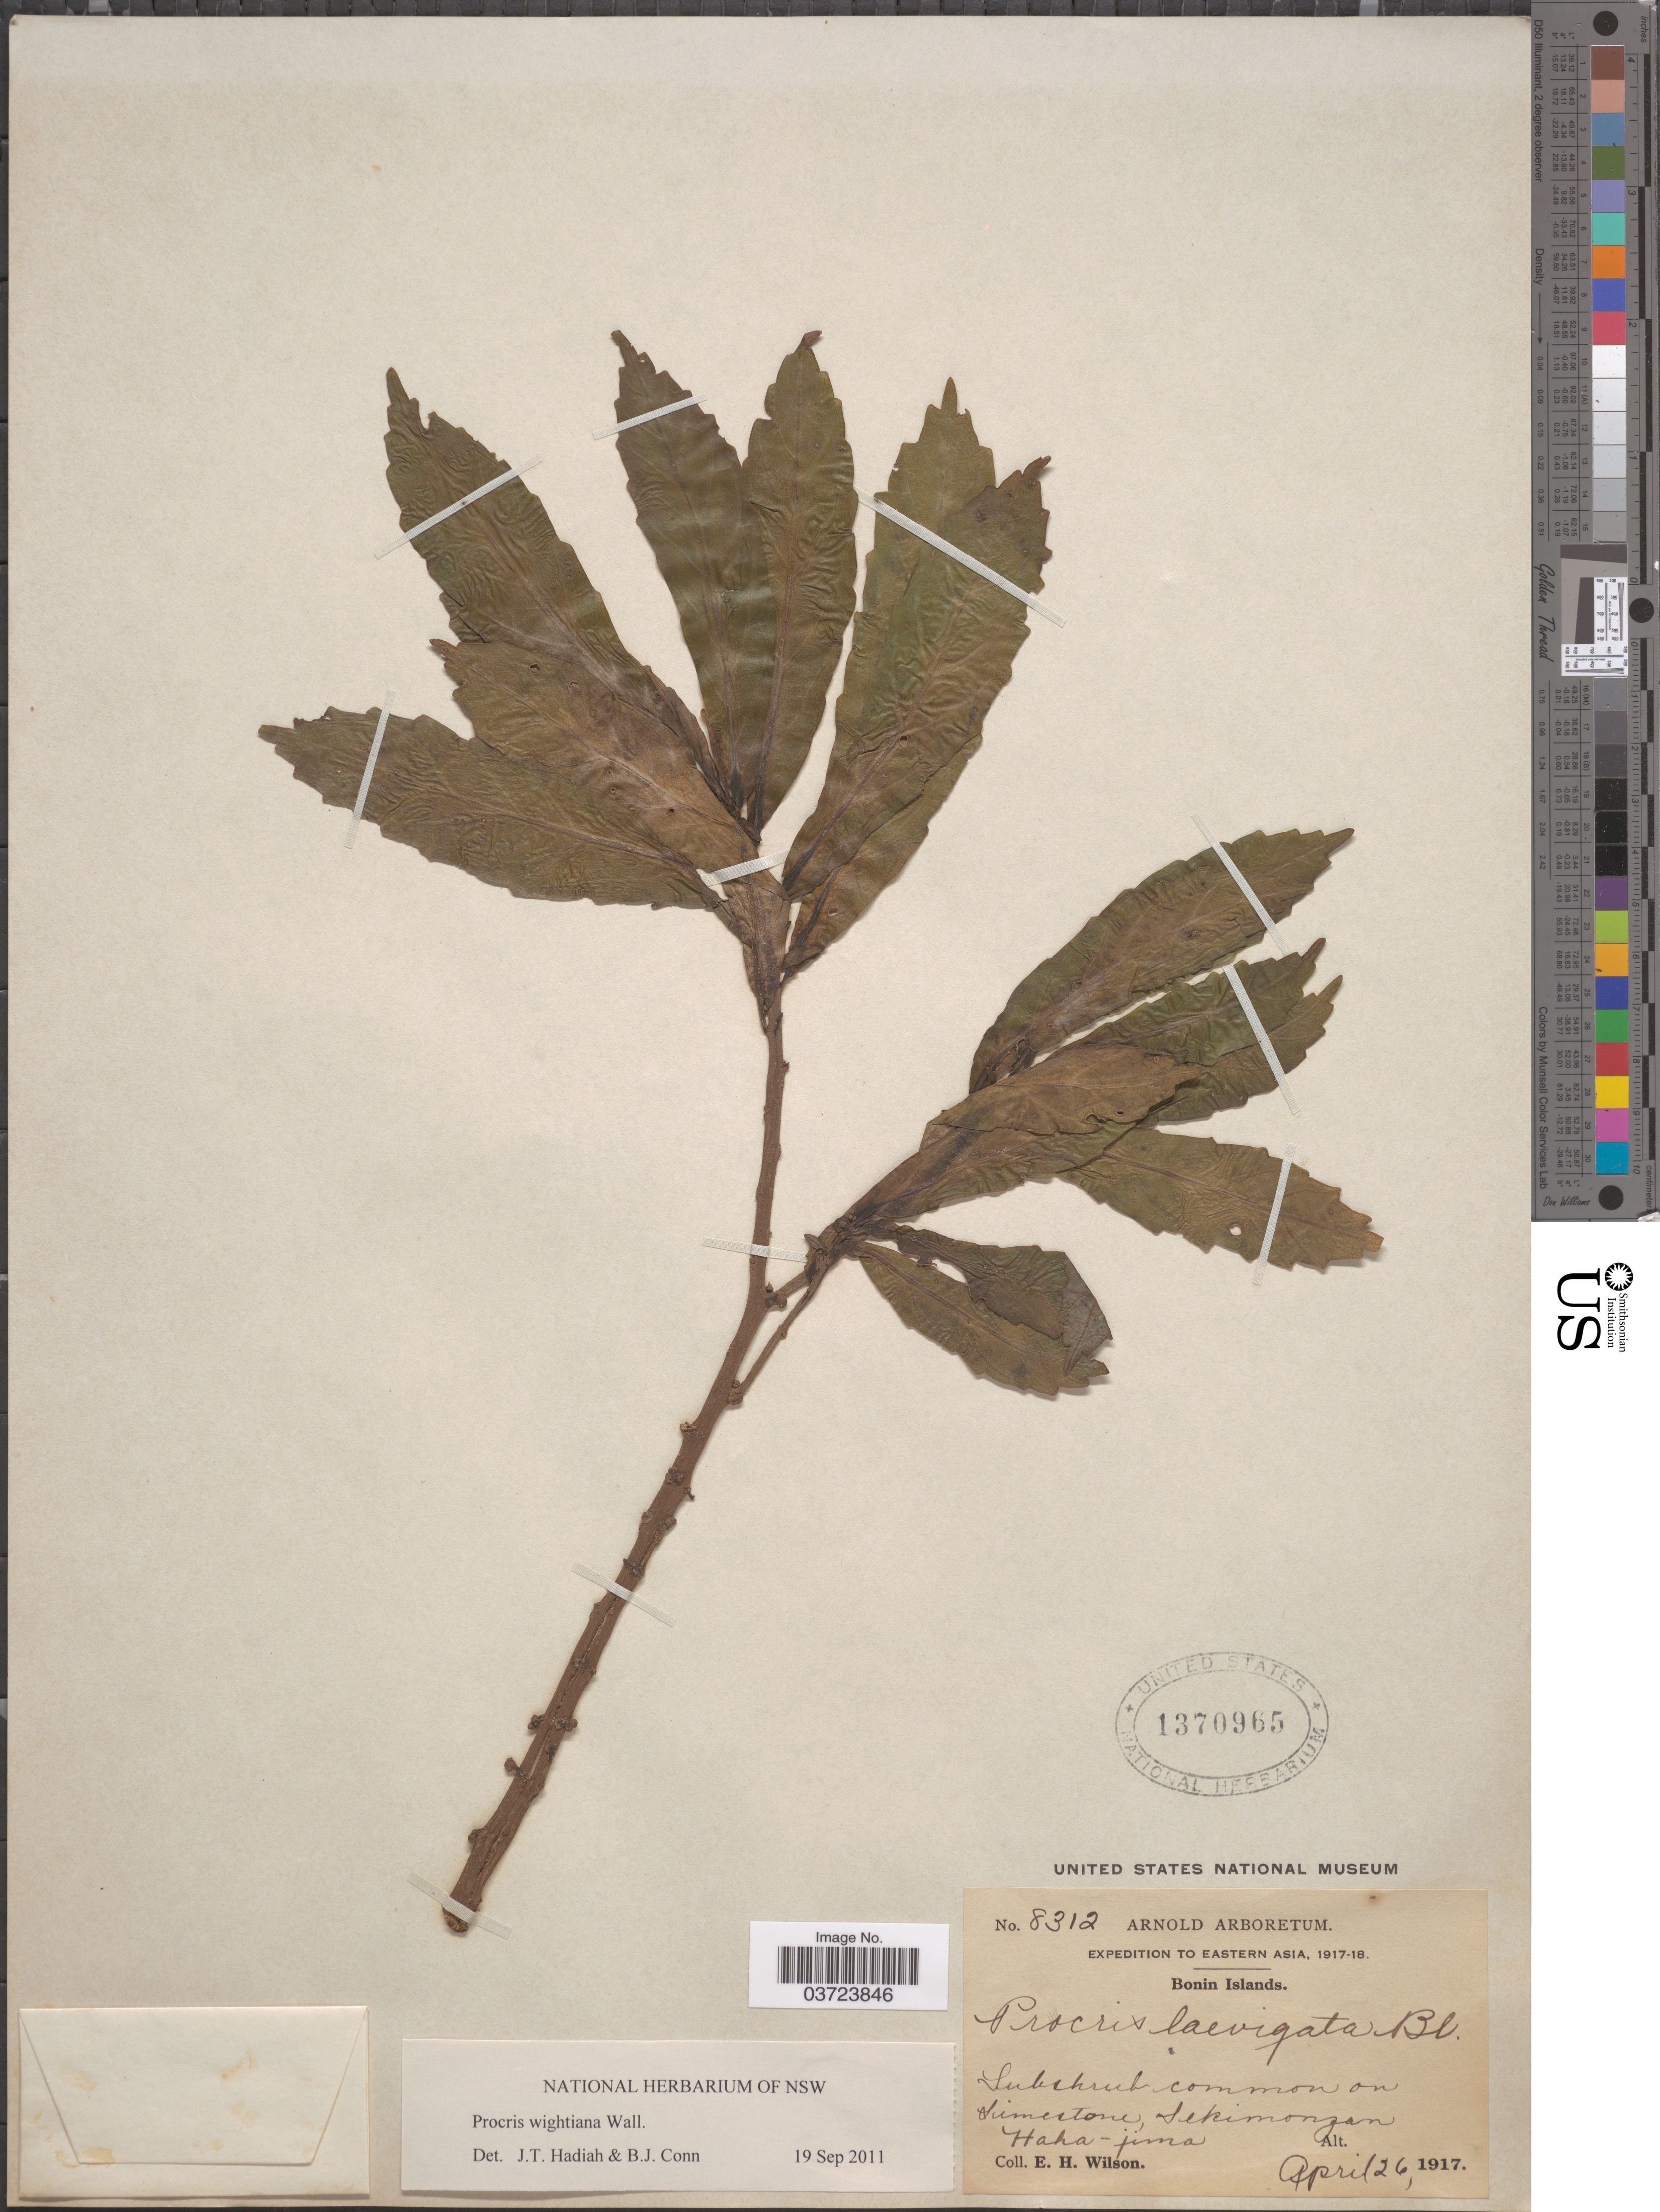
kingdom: Plantae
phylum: Tracheophyta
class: Magnoliopsida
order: Rosales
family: Urticaceae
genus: Procris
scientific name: Procris wightiana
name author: Wall. ex Wedd.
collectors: E. Wilson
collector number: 8312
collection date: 1917-04-26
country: Japan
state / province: Tokyo, Federal City of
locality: Eastern Asia. Bonin Islands. Sekimonzan, Haha-jima.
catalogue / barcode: US 1370965